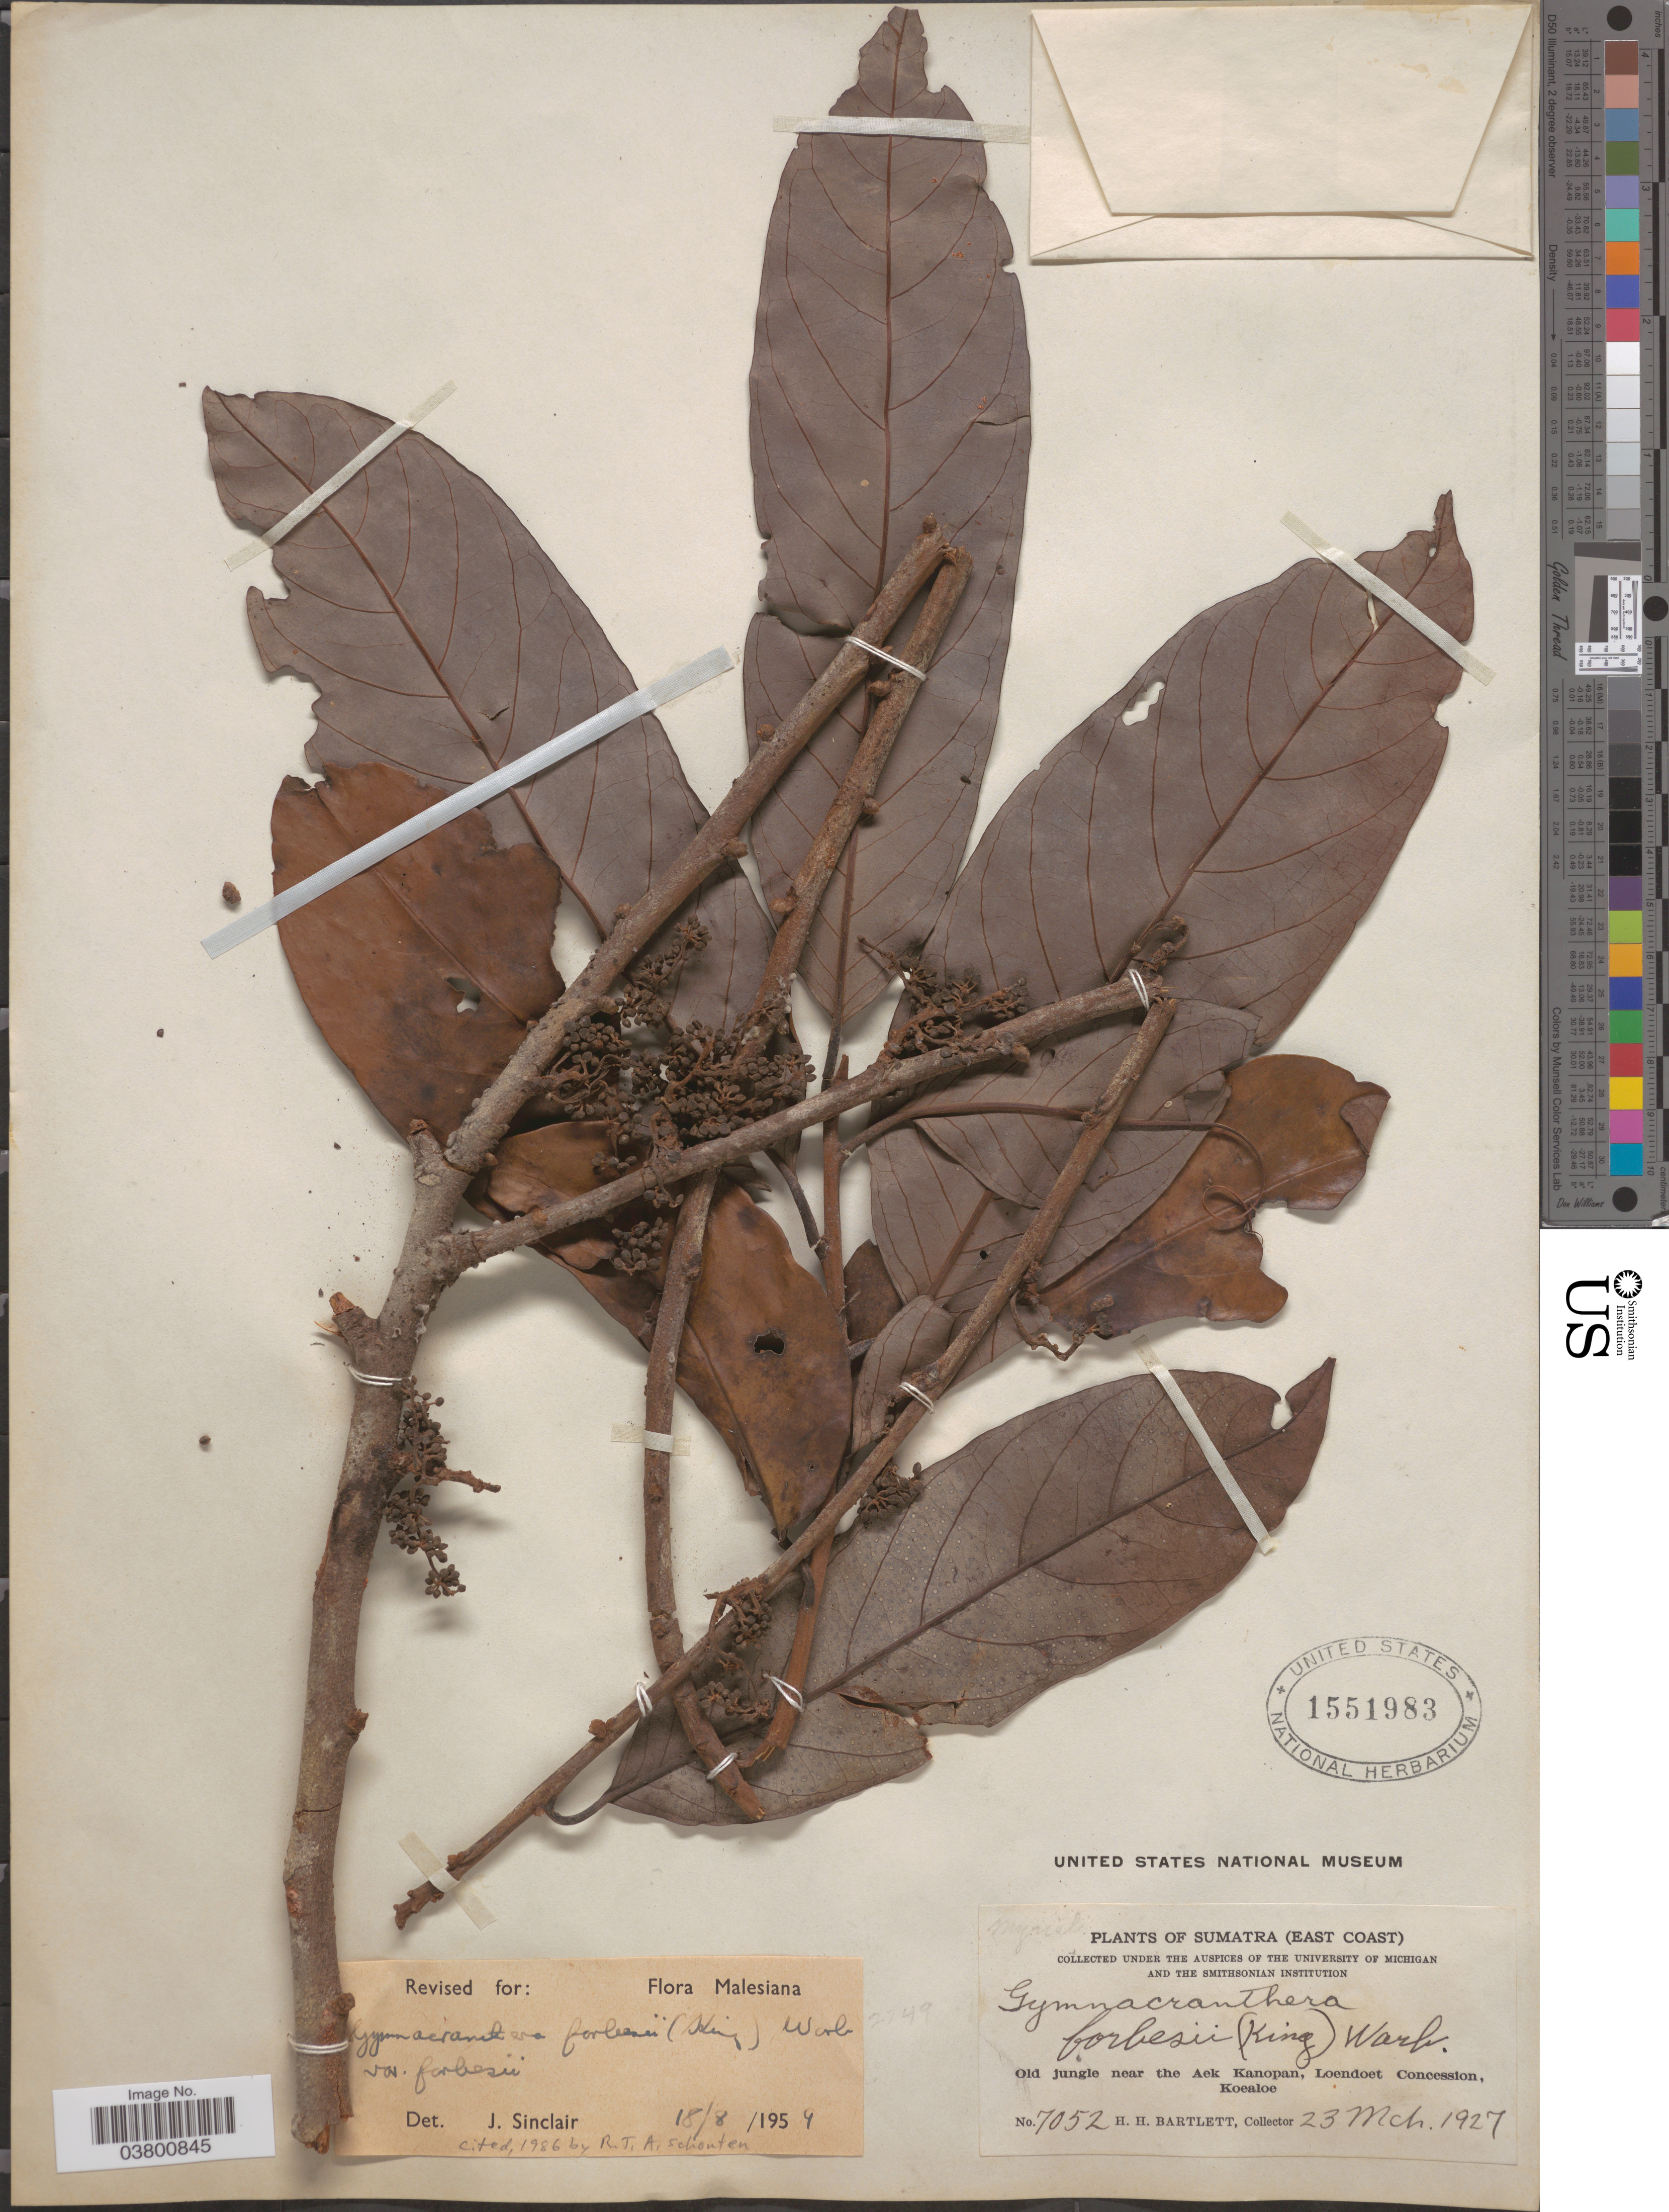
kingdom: Plantae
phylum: Tracheophyta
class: Magnoliopsida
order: Magnoliales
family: Myristicaceae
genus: Gymnacranthera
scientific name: Gymnacranthera forbesii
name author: (R.M. King) Warb.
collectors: H. H. Bartlett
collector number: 7052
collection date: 1927-03-23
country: Indonesia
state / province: Sumatra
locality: East Coast. Old jungle near the Aek Kanopan, Loendoet Concession, Koealoe.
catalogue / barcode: US 1551983